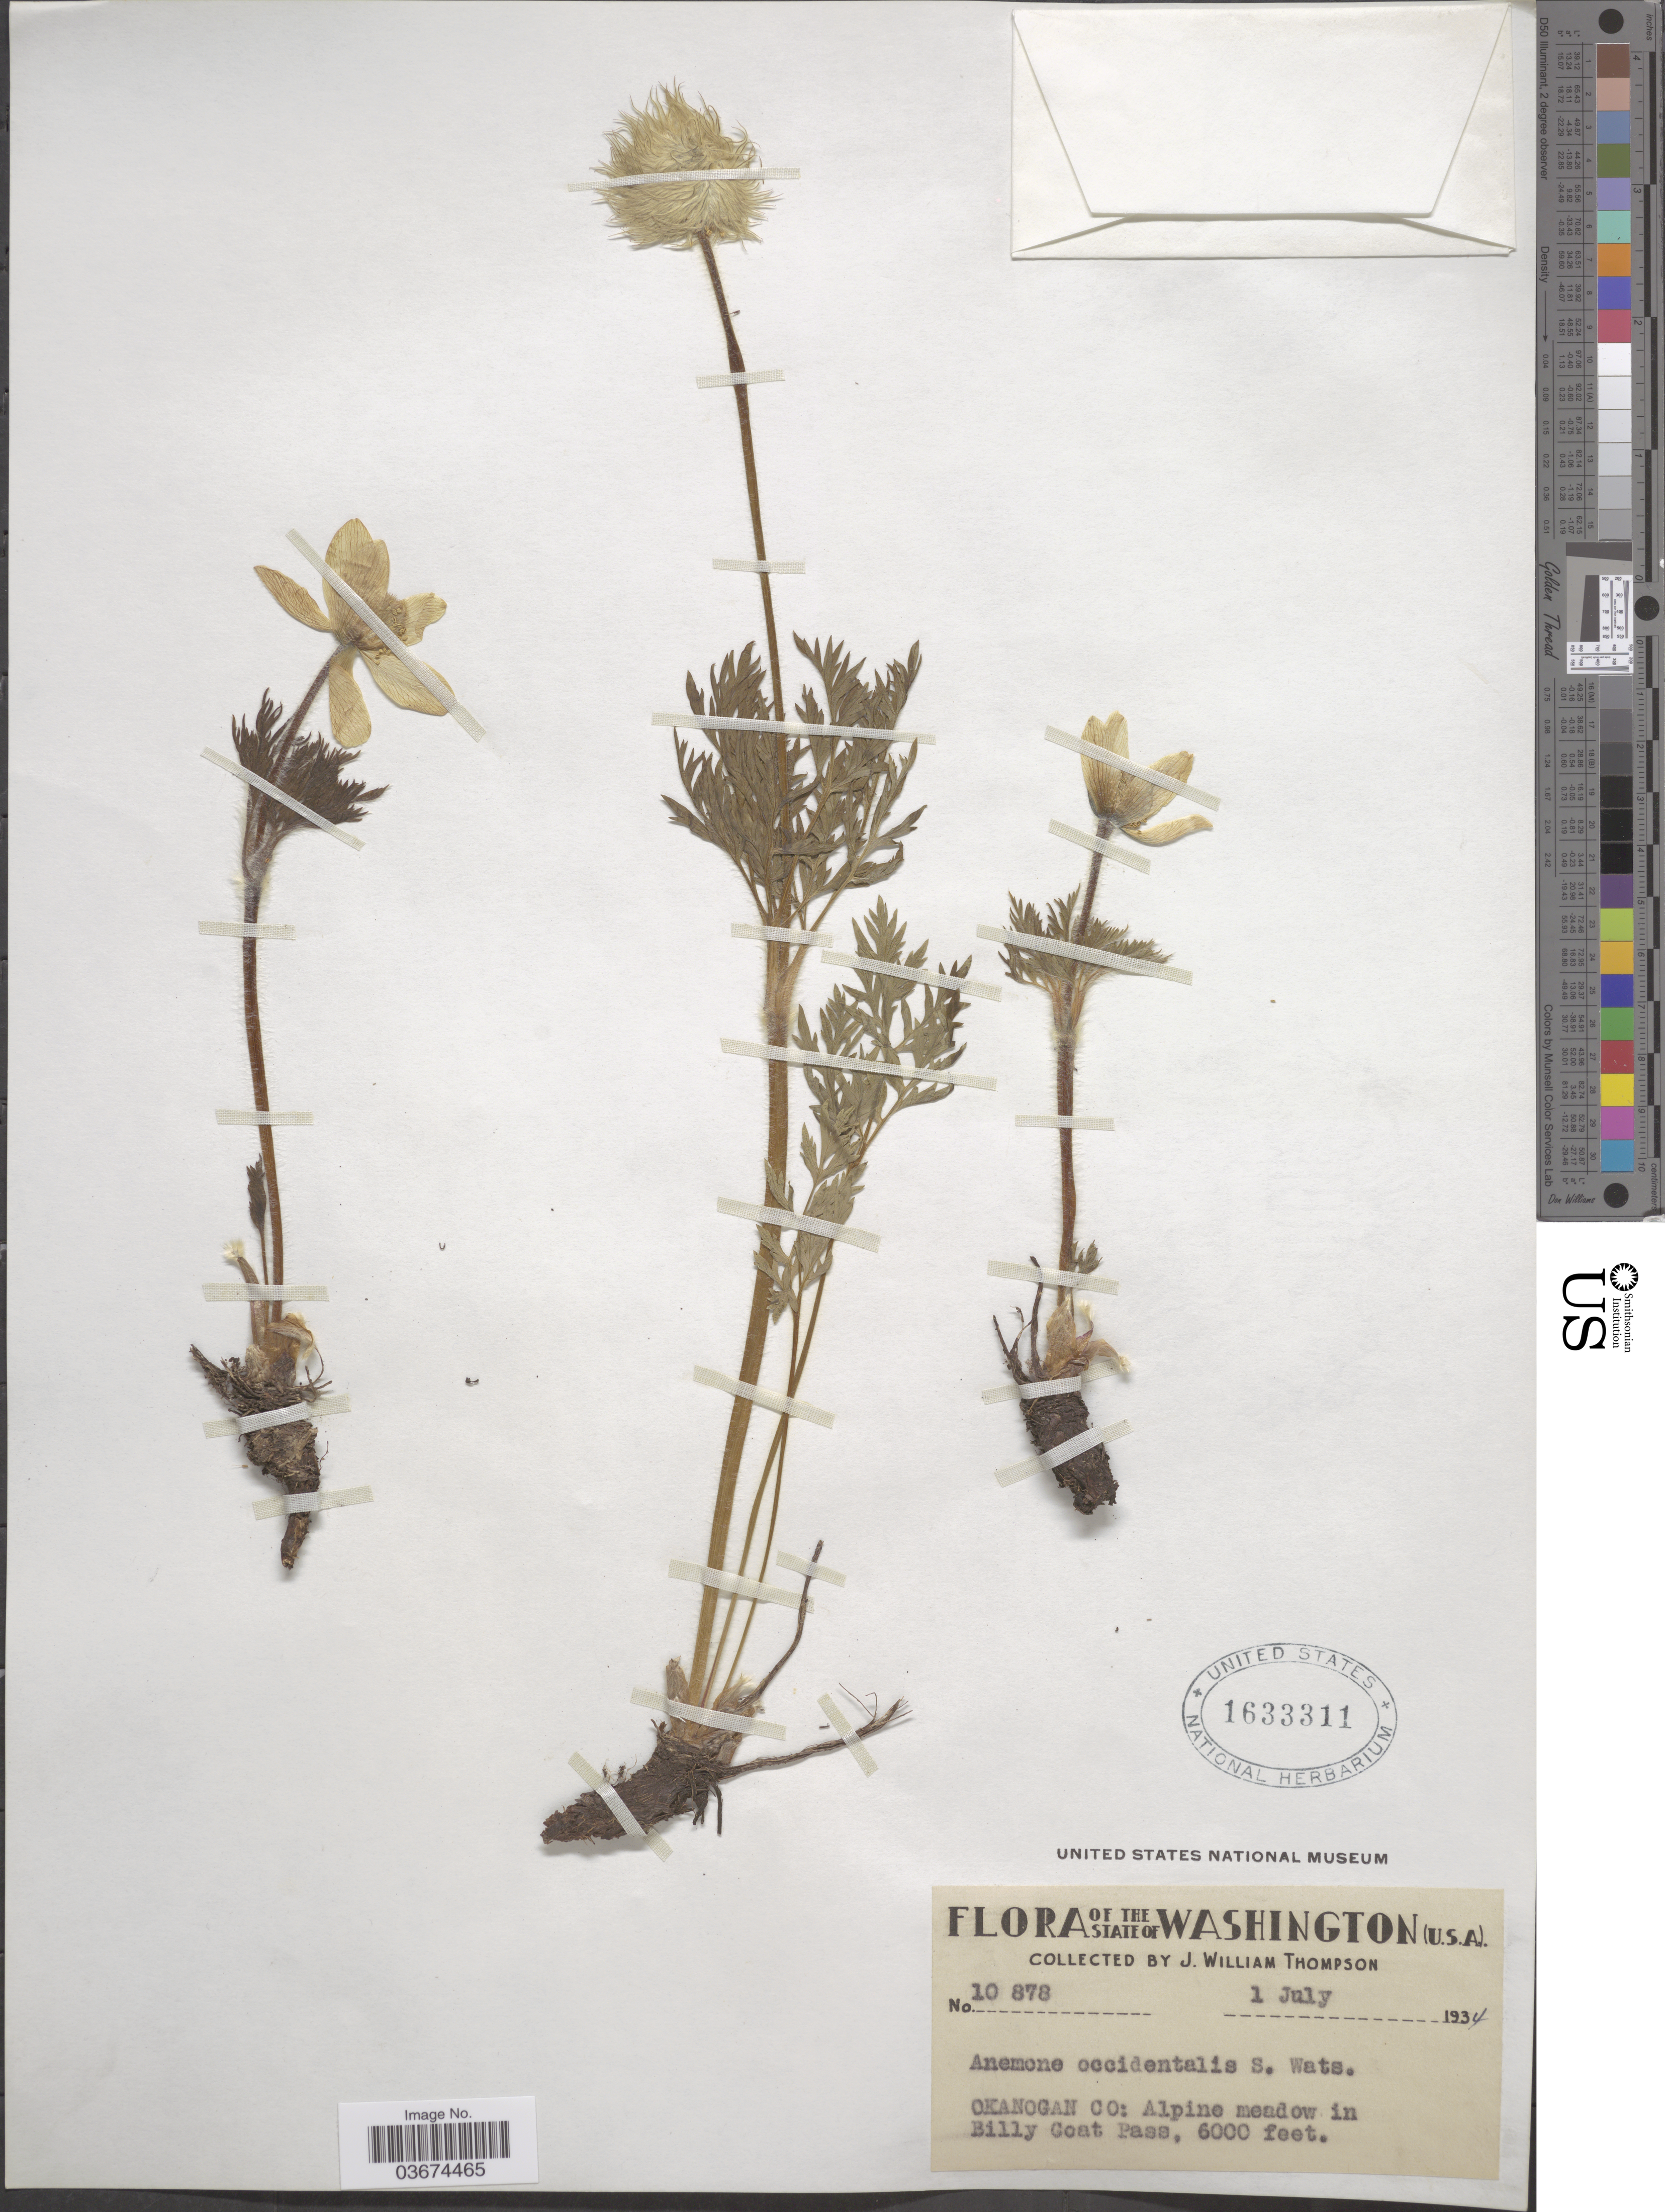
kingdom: Plantae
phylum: Tracheophyta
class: Magnoliopsida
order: Ranunculales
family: Ranunculaceae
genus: Pulsatilla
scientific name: Pulsatilla occidentalis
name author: (S. Watson) Freyn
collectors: J. W. Thompson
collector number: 10878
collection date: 1934-07-01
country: United States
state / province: Washington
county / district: Okanogan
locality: Okanogan Co: Alpine meadow in Billy Goat Pass.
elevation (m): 1829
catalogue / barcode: US 1633311